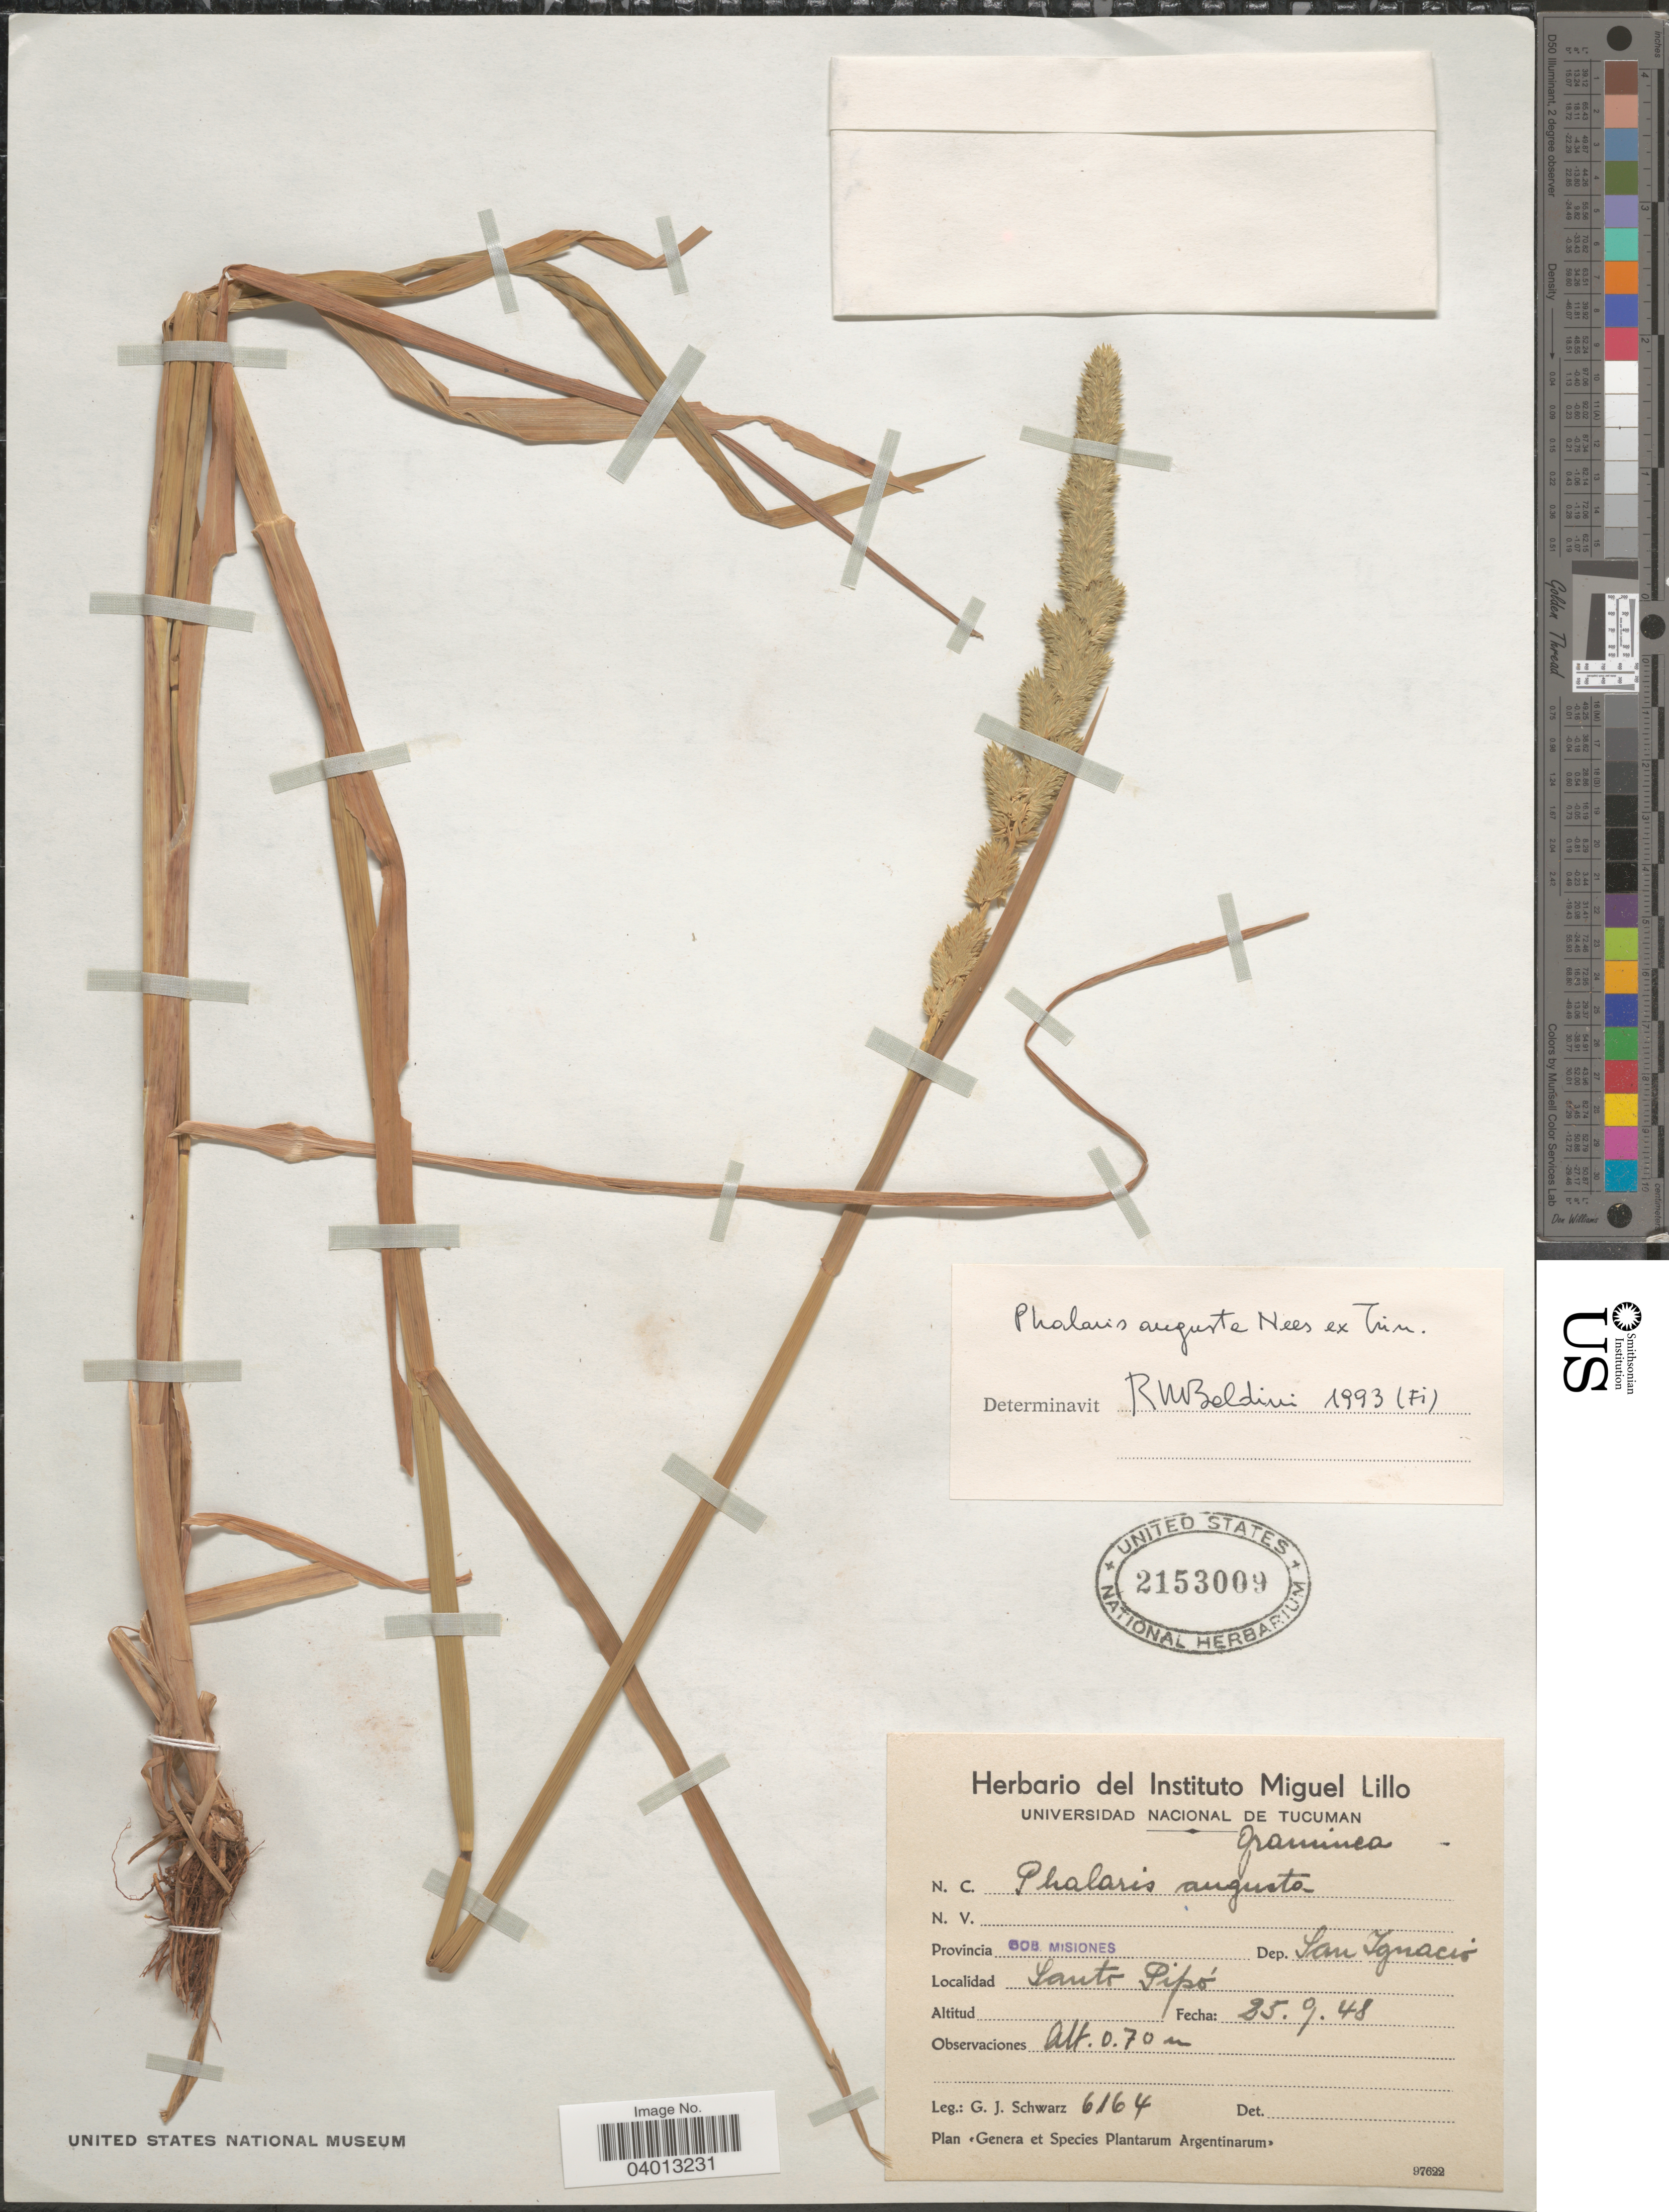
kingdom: Plantae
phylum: Tracheophyta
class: Liliopsida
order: Poales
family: Poaceae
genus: Phalaris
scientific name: Phalaris angusta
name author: Nees ex Trin.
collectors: G. J. Schwarz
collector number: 6164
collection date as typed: Transcribed d/m/y: 25/9/48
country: Argentina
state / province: Misiones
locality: Provincia Gob. Misiones. Dep. San Ignacio. Santo Pipó.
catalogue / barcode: US 2153009